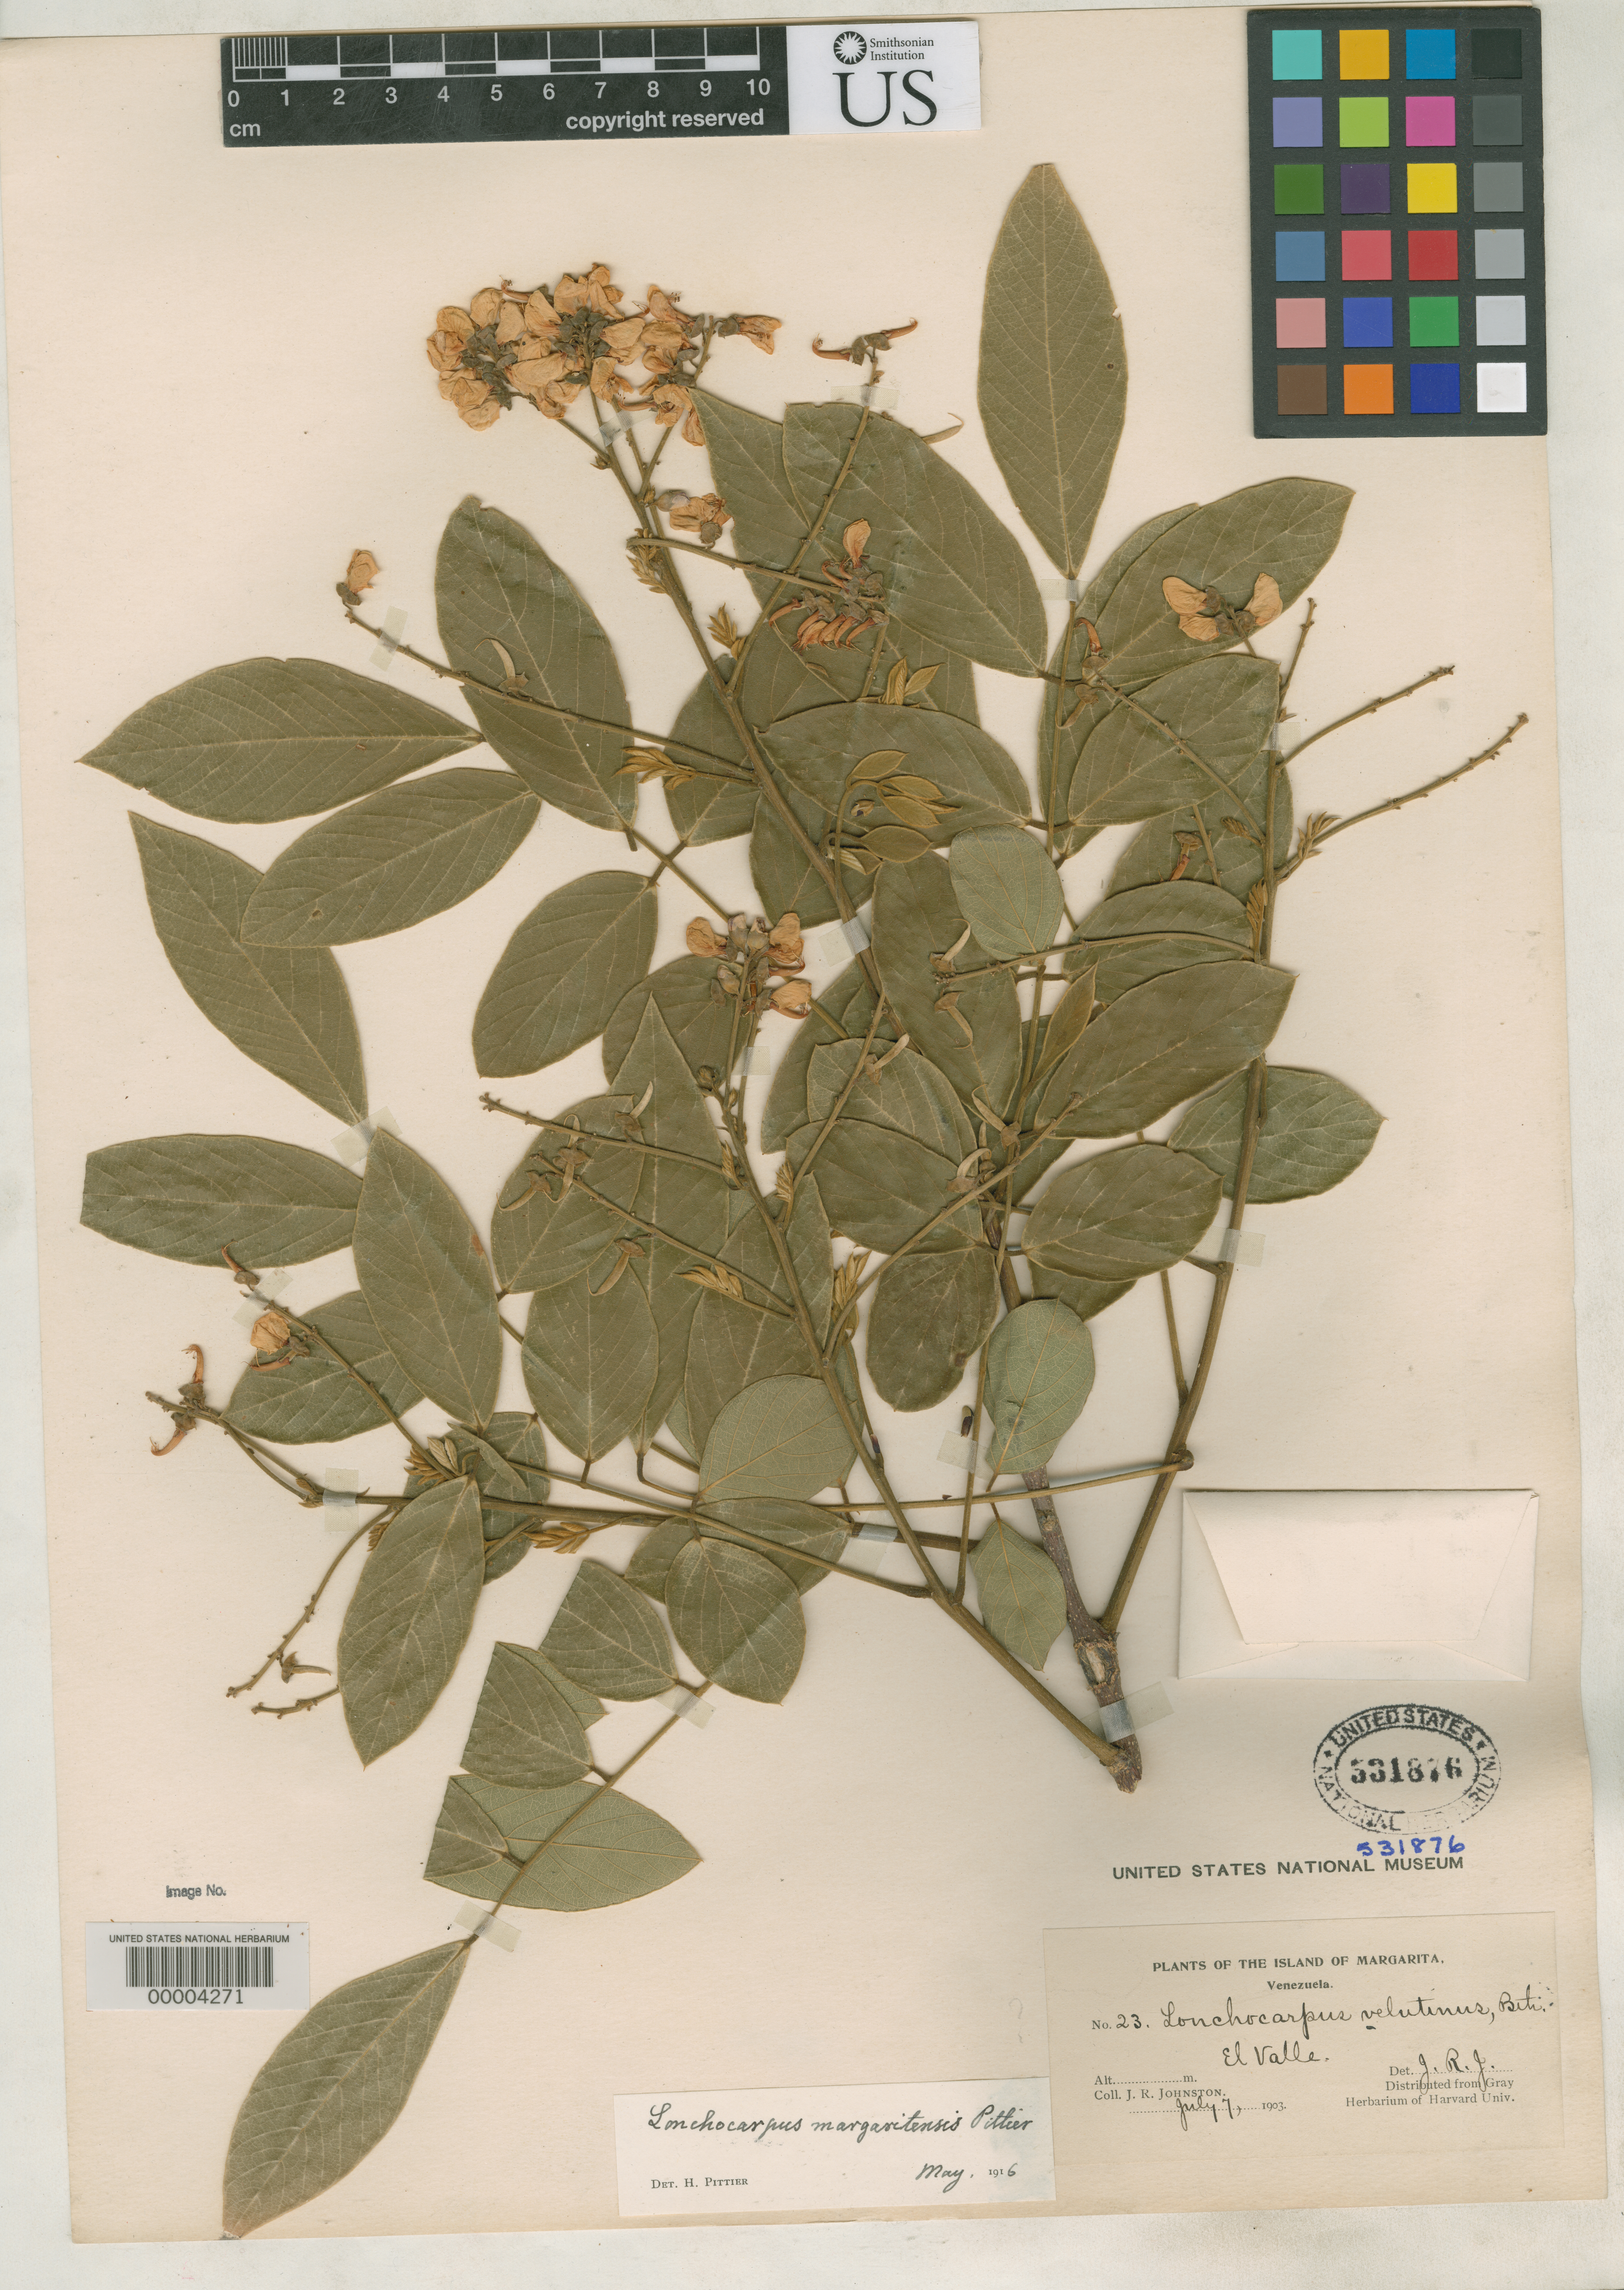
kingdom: Plantae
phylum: Tracheophyta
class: Magnoliopsida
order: Fabales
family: Fabaceae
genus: Lonchocarpus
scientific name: Lonchocarpus margaritensis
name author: Pittier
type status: Isotype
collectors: J. Johnston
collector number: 23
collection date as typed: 07 Jul 1903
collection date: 1903-07-07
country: Venezuela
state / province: Nueva Esparta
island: Margarita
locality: El Valle.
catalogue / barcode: US 531876